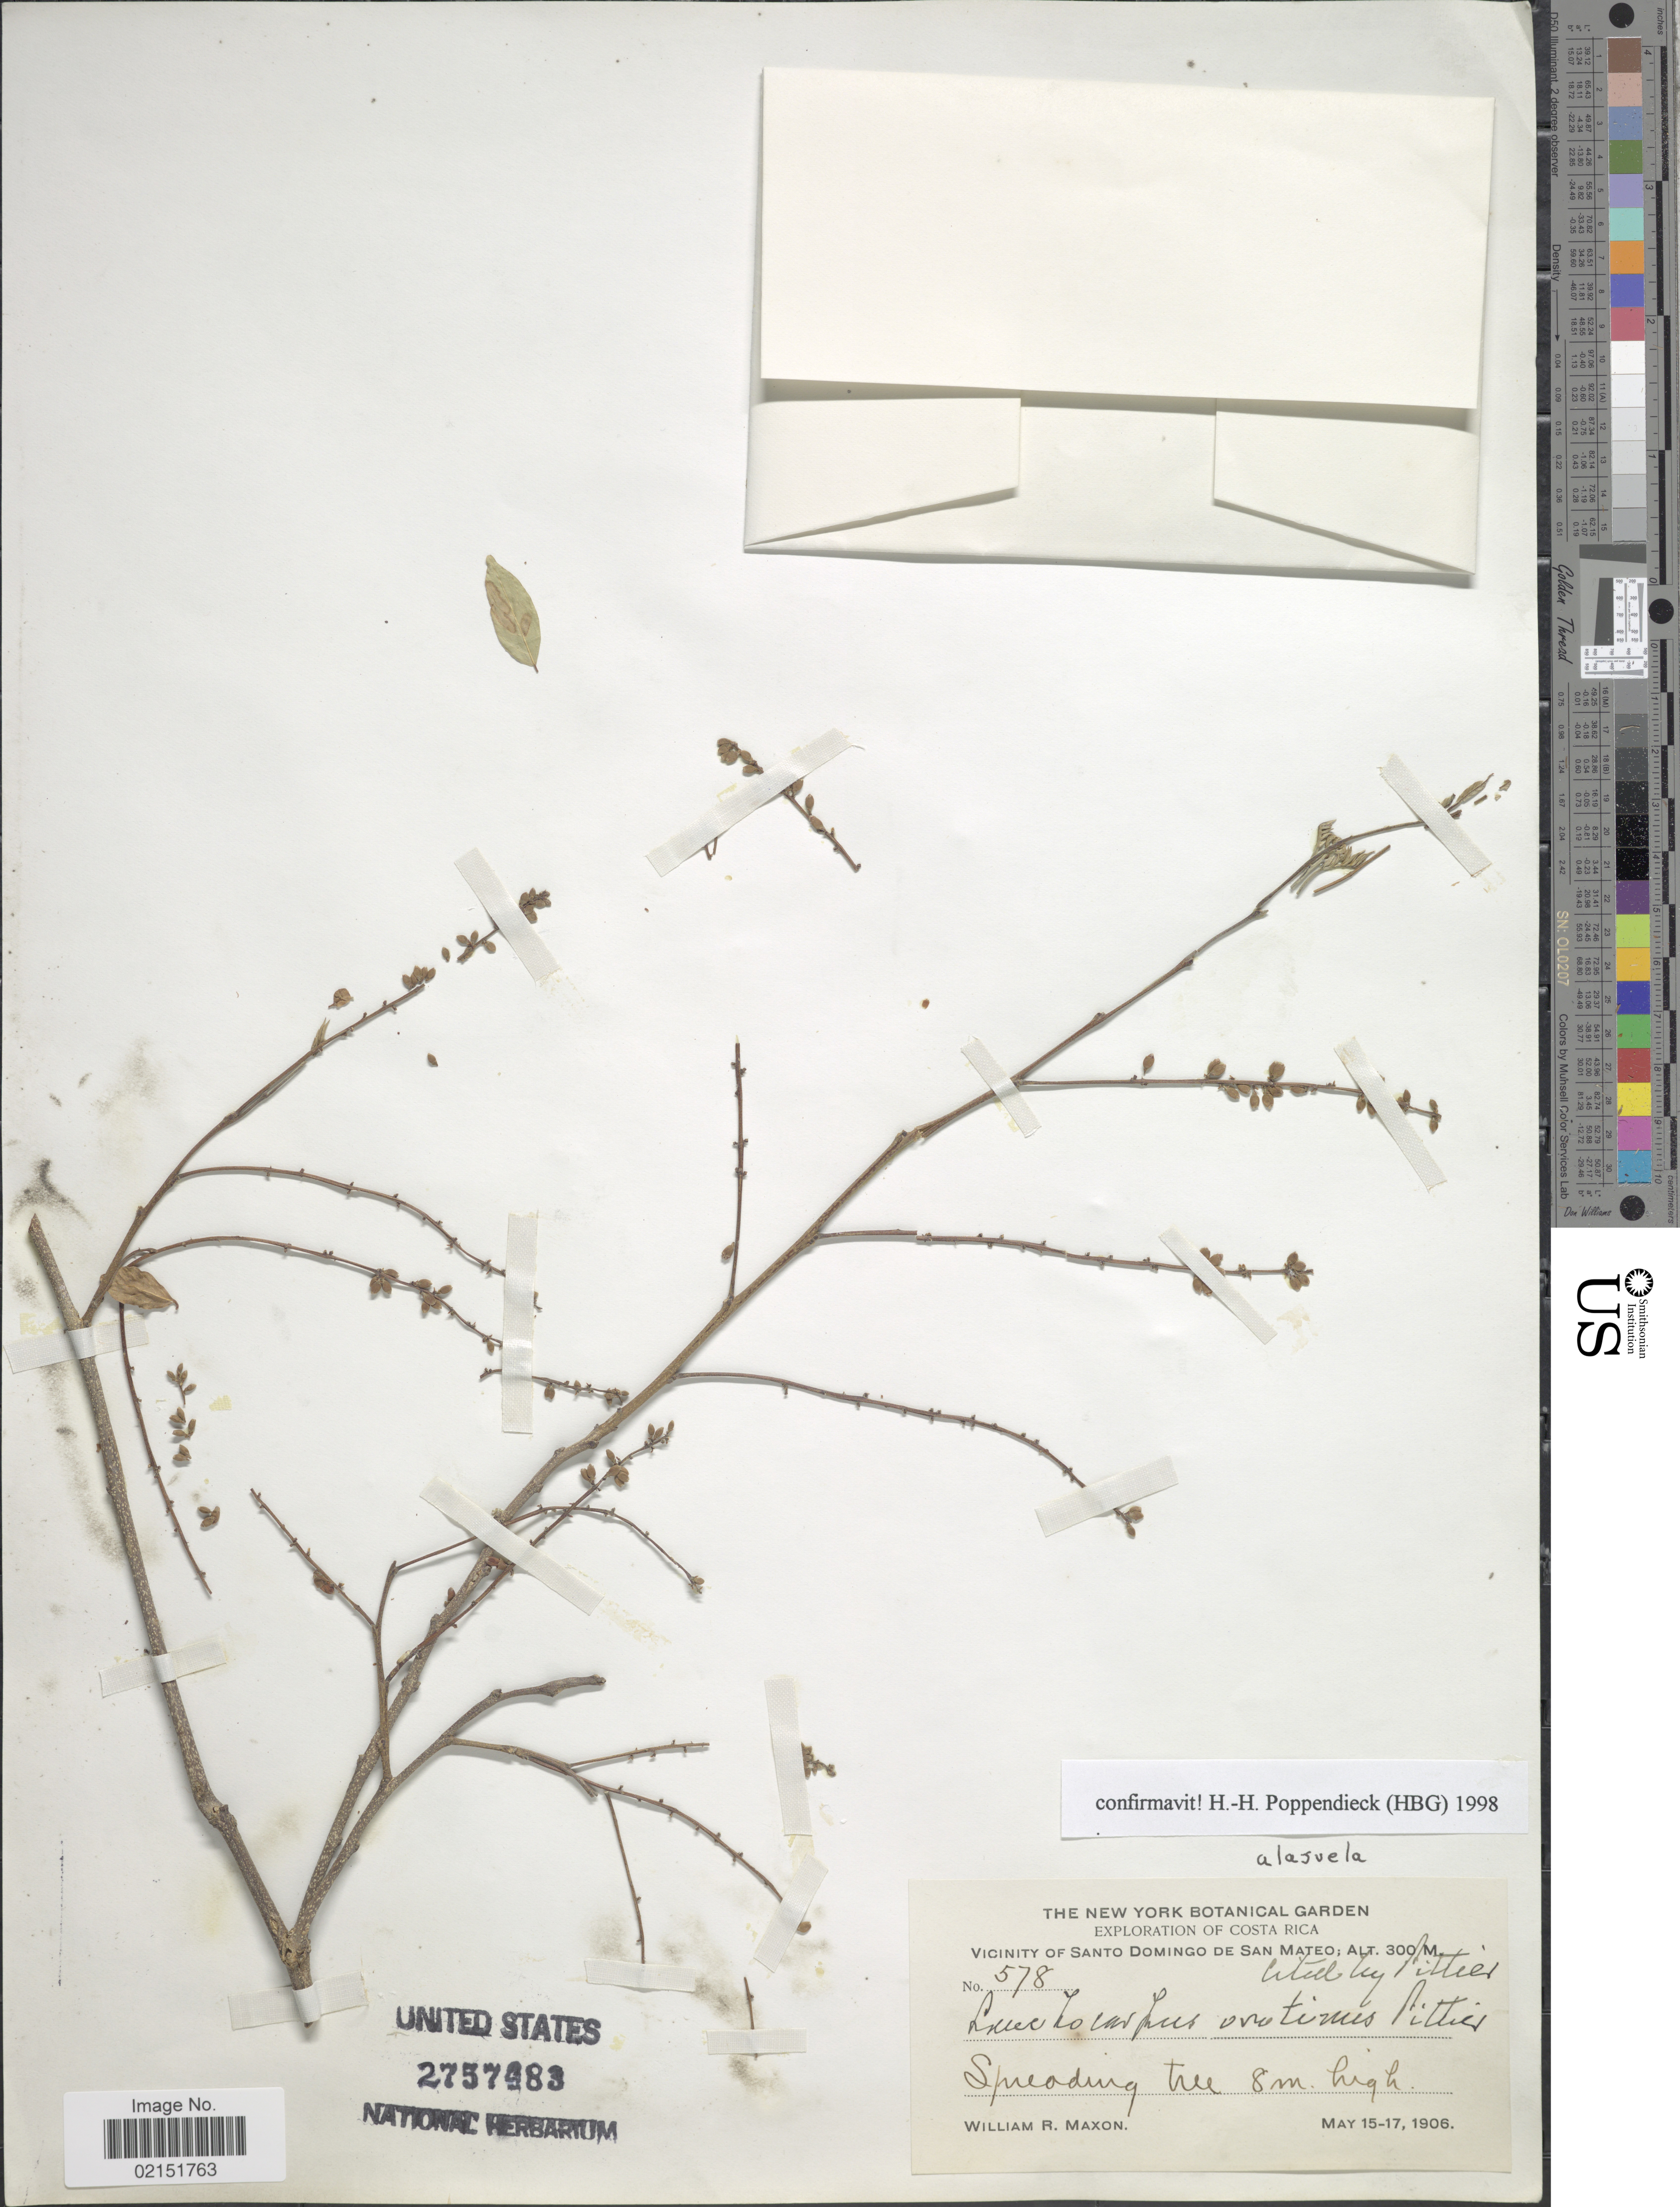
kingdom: Plantae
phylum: Tracheophyta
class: Magnoliopsida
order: Fabales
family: Fabaceae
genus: Lonchocarpus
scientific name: Lonchocarpus orotinus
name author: Pittier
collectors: W. R. Maxon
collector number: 578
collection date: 1906-05-15/1906-05-17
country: Costa Rica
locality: Vicinity of Santo Domingo de San Mateo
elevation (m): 300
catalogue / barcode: US 2757983